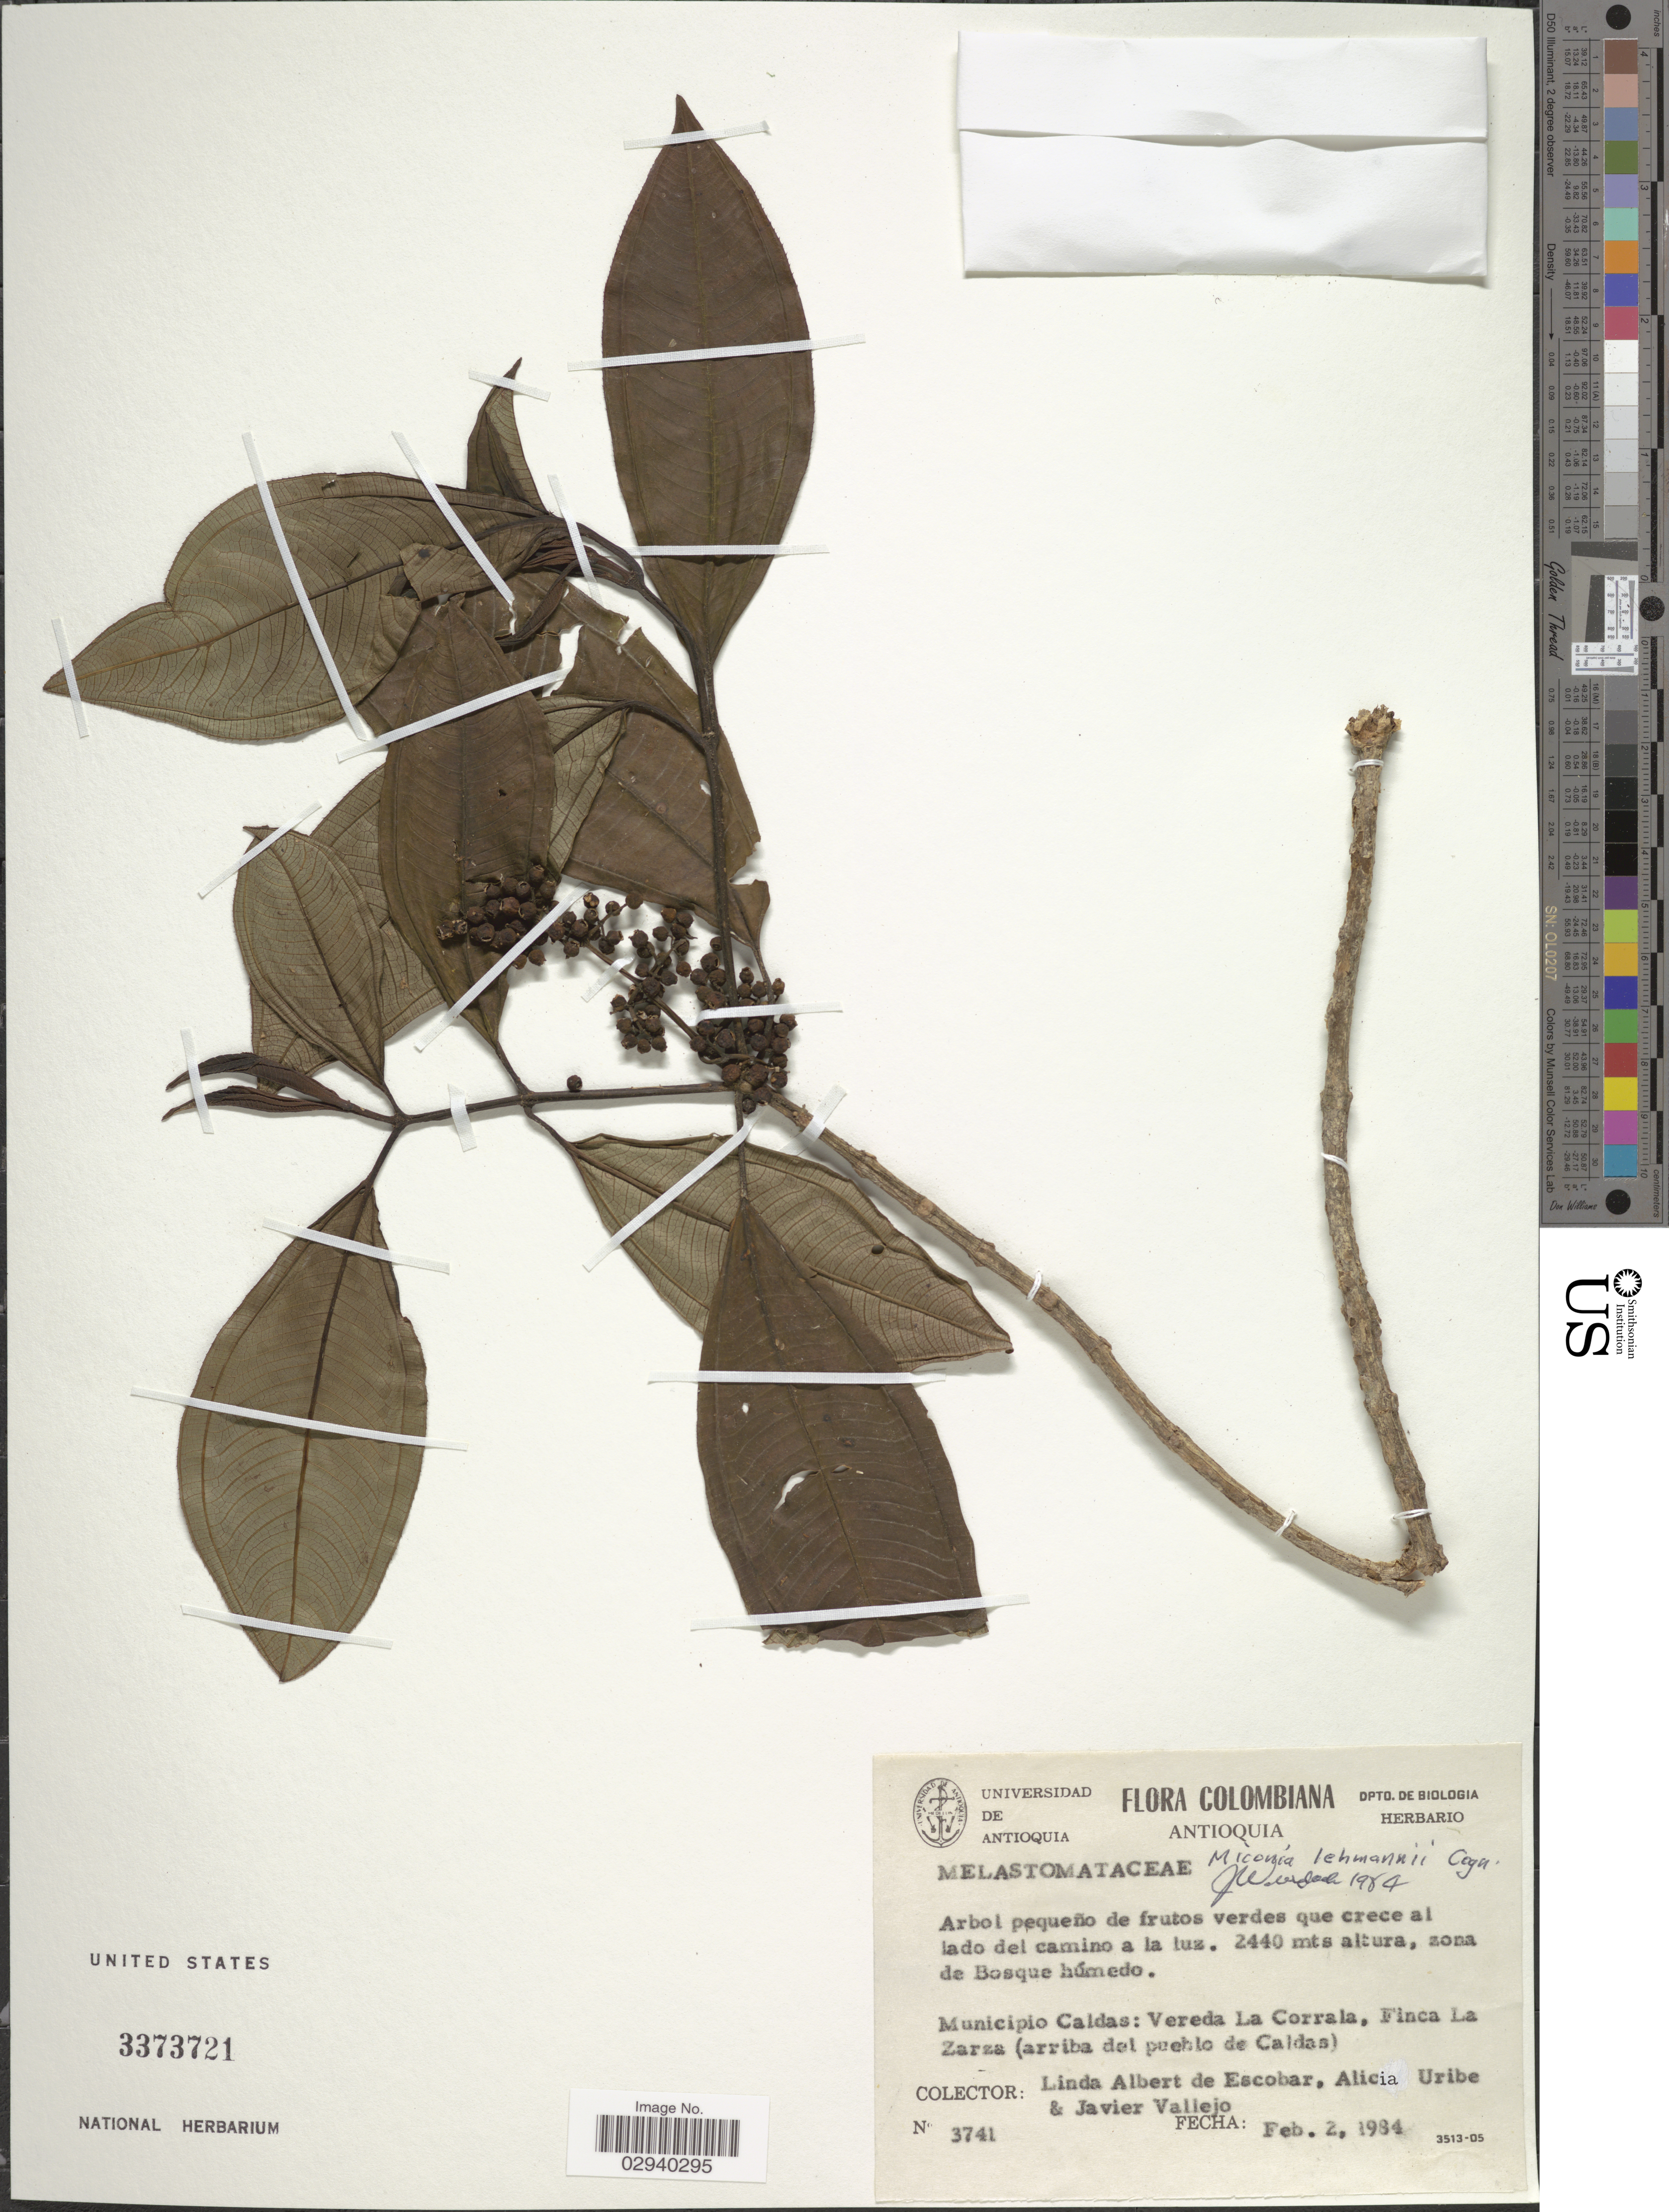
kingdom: Plantae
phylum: Tracheophyta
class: Magnoliopsida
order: Myrtales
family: Melastomataceae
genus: Miconia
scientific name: Miconia lehmannii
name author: Cogn.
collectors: L. K. de Escobar, A. Uribe & J. Vallejo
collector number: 3741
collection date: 1984-02-02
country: Colombia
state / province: Antioquia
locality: Antioquia. Municipio Caldas: Vereda La Corrala, Finca La Zarza (arriba del pueblo de Caldas).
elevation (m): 2440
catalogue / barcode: US 3373721